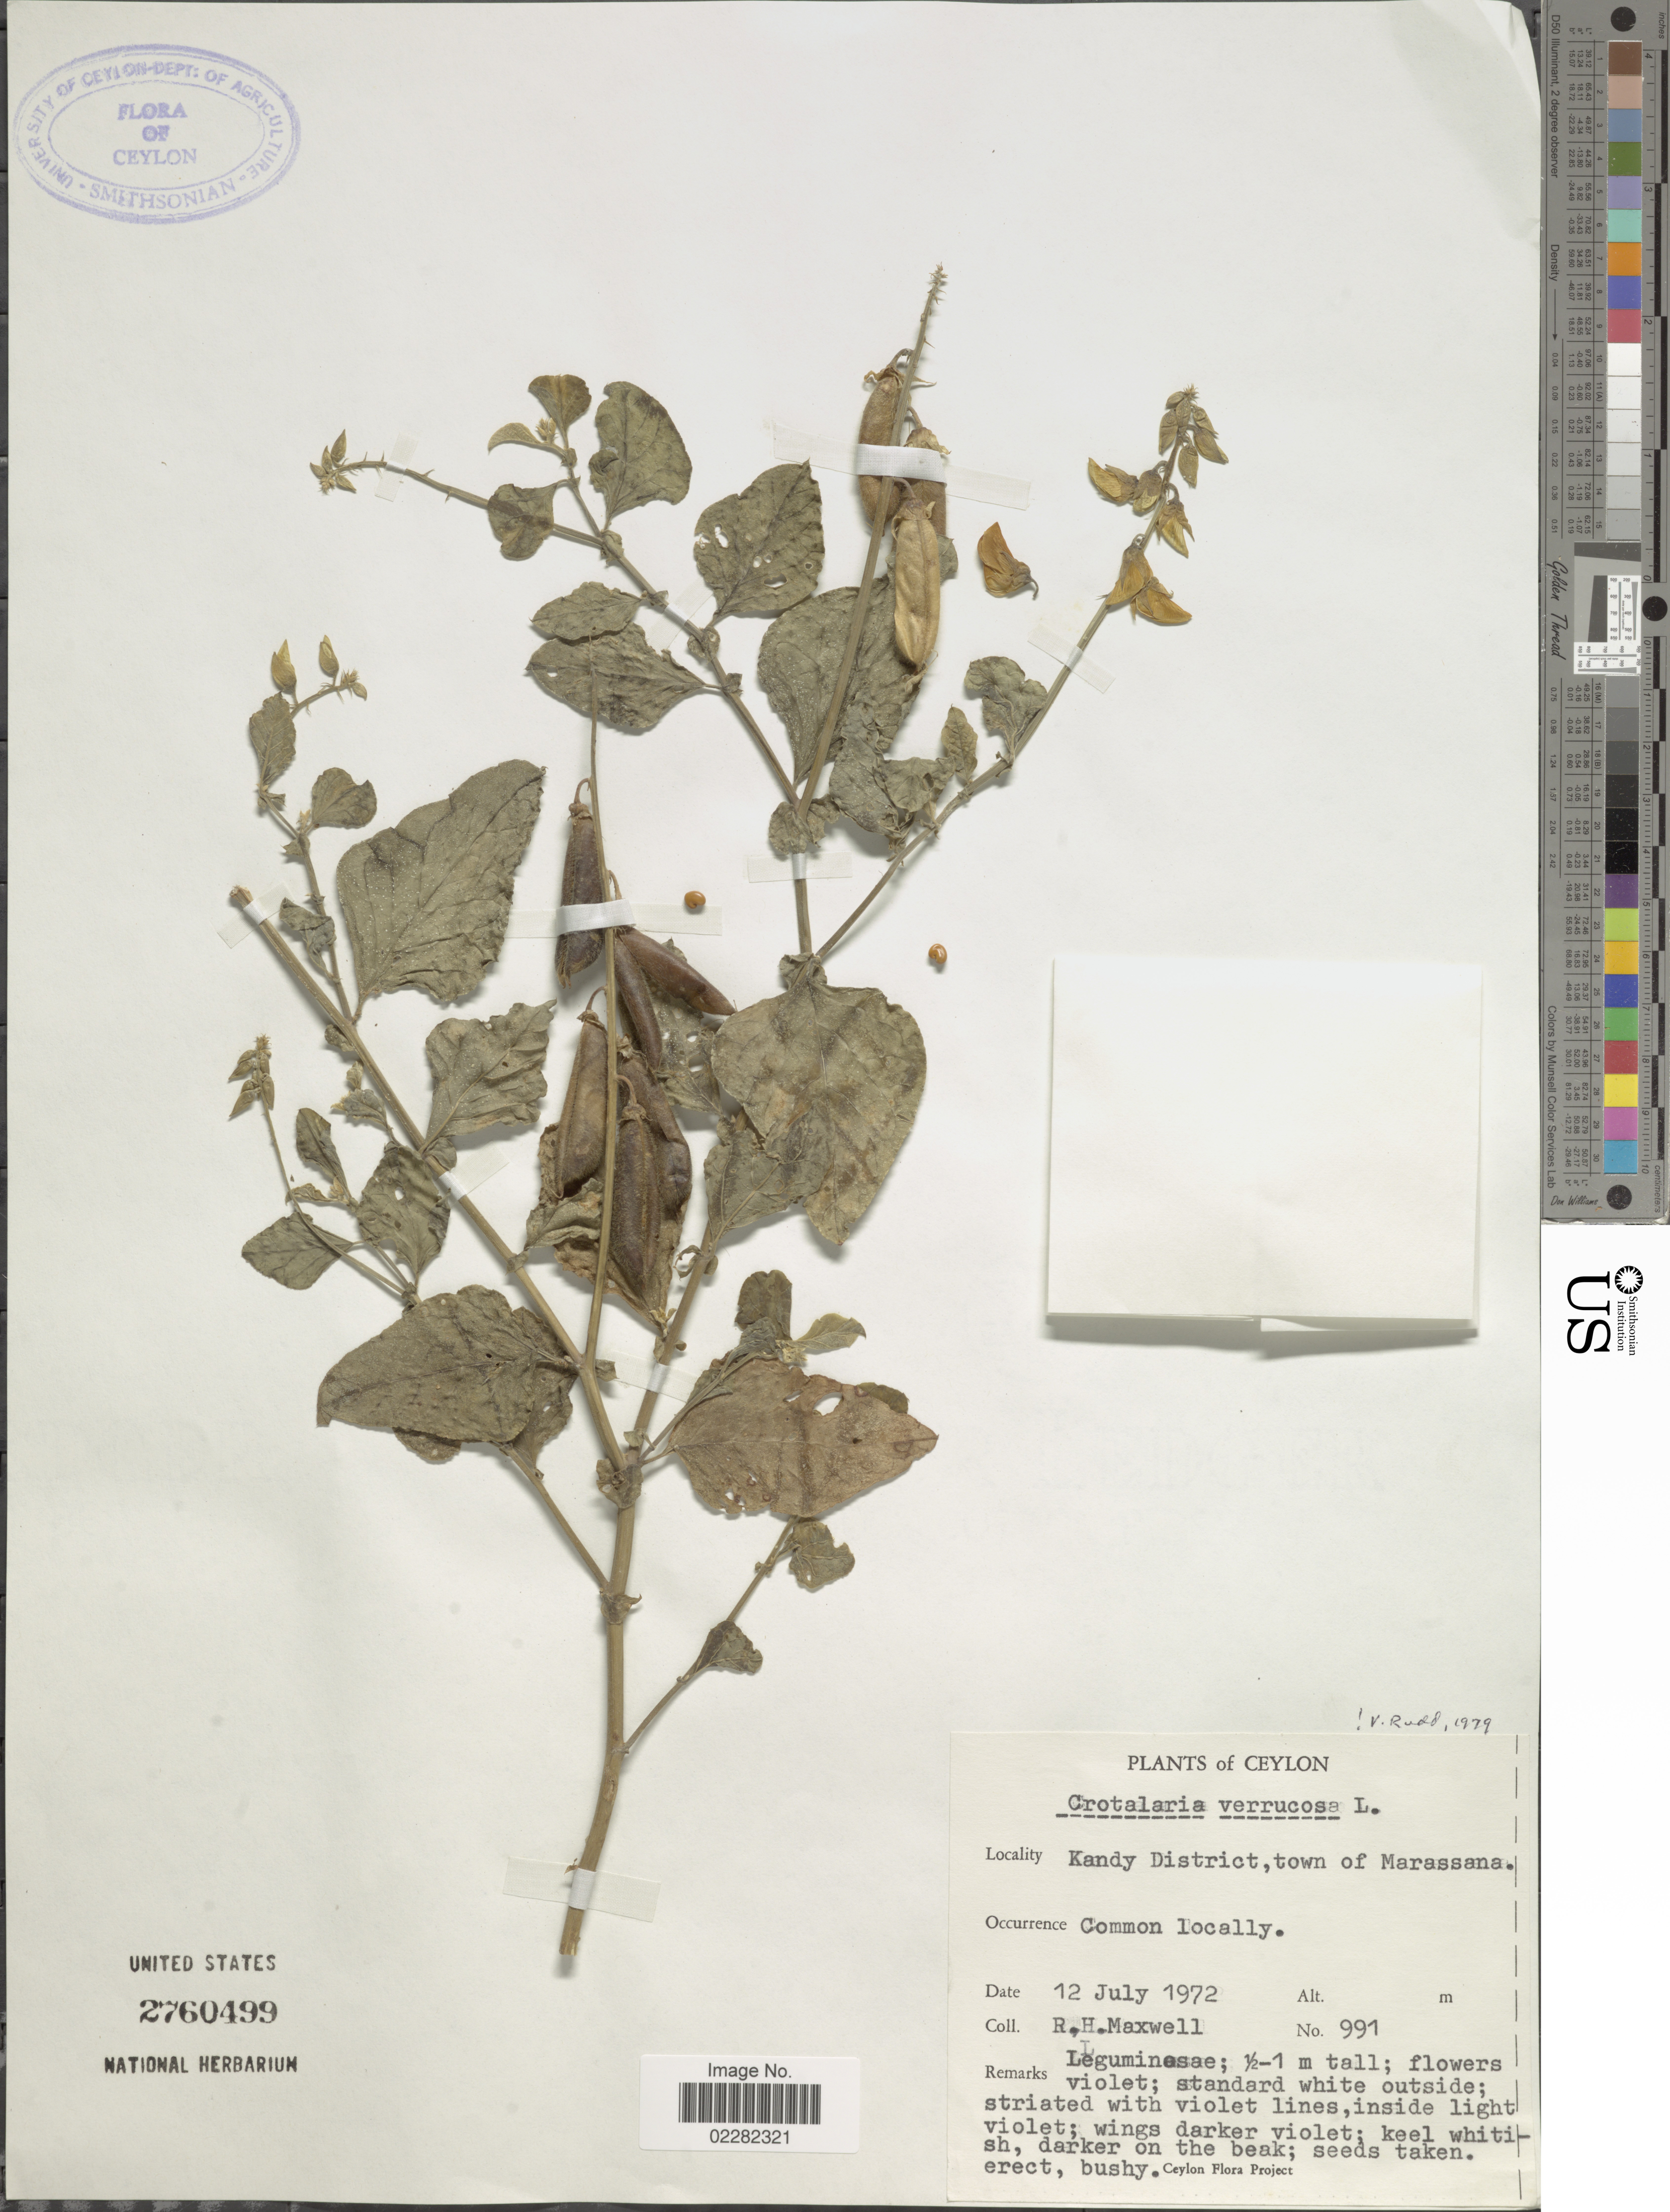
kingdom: Plantae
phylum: Tracheophyta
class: Magnoliopsida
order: Fabales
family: Fabaceae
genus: Crotalaria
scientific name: Crotalaria verrucosa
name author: L.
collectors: R. Maxwell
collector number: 991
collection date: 1972-07-12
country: Sri Lanka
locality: Ceylon, Kandy District, town of Marassana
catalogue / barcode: US 2760499